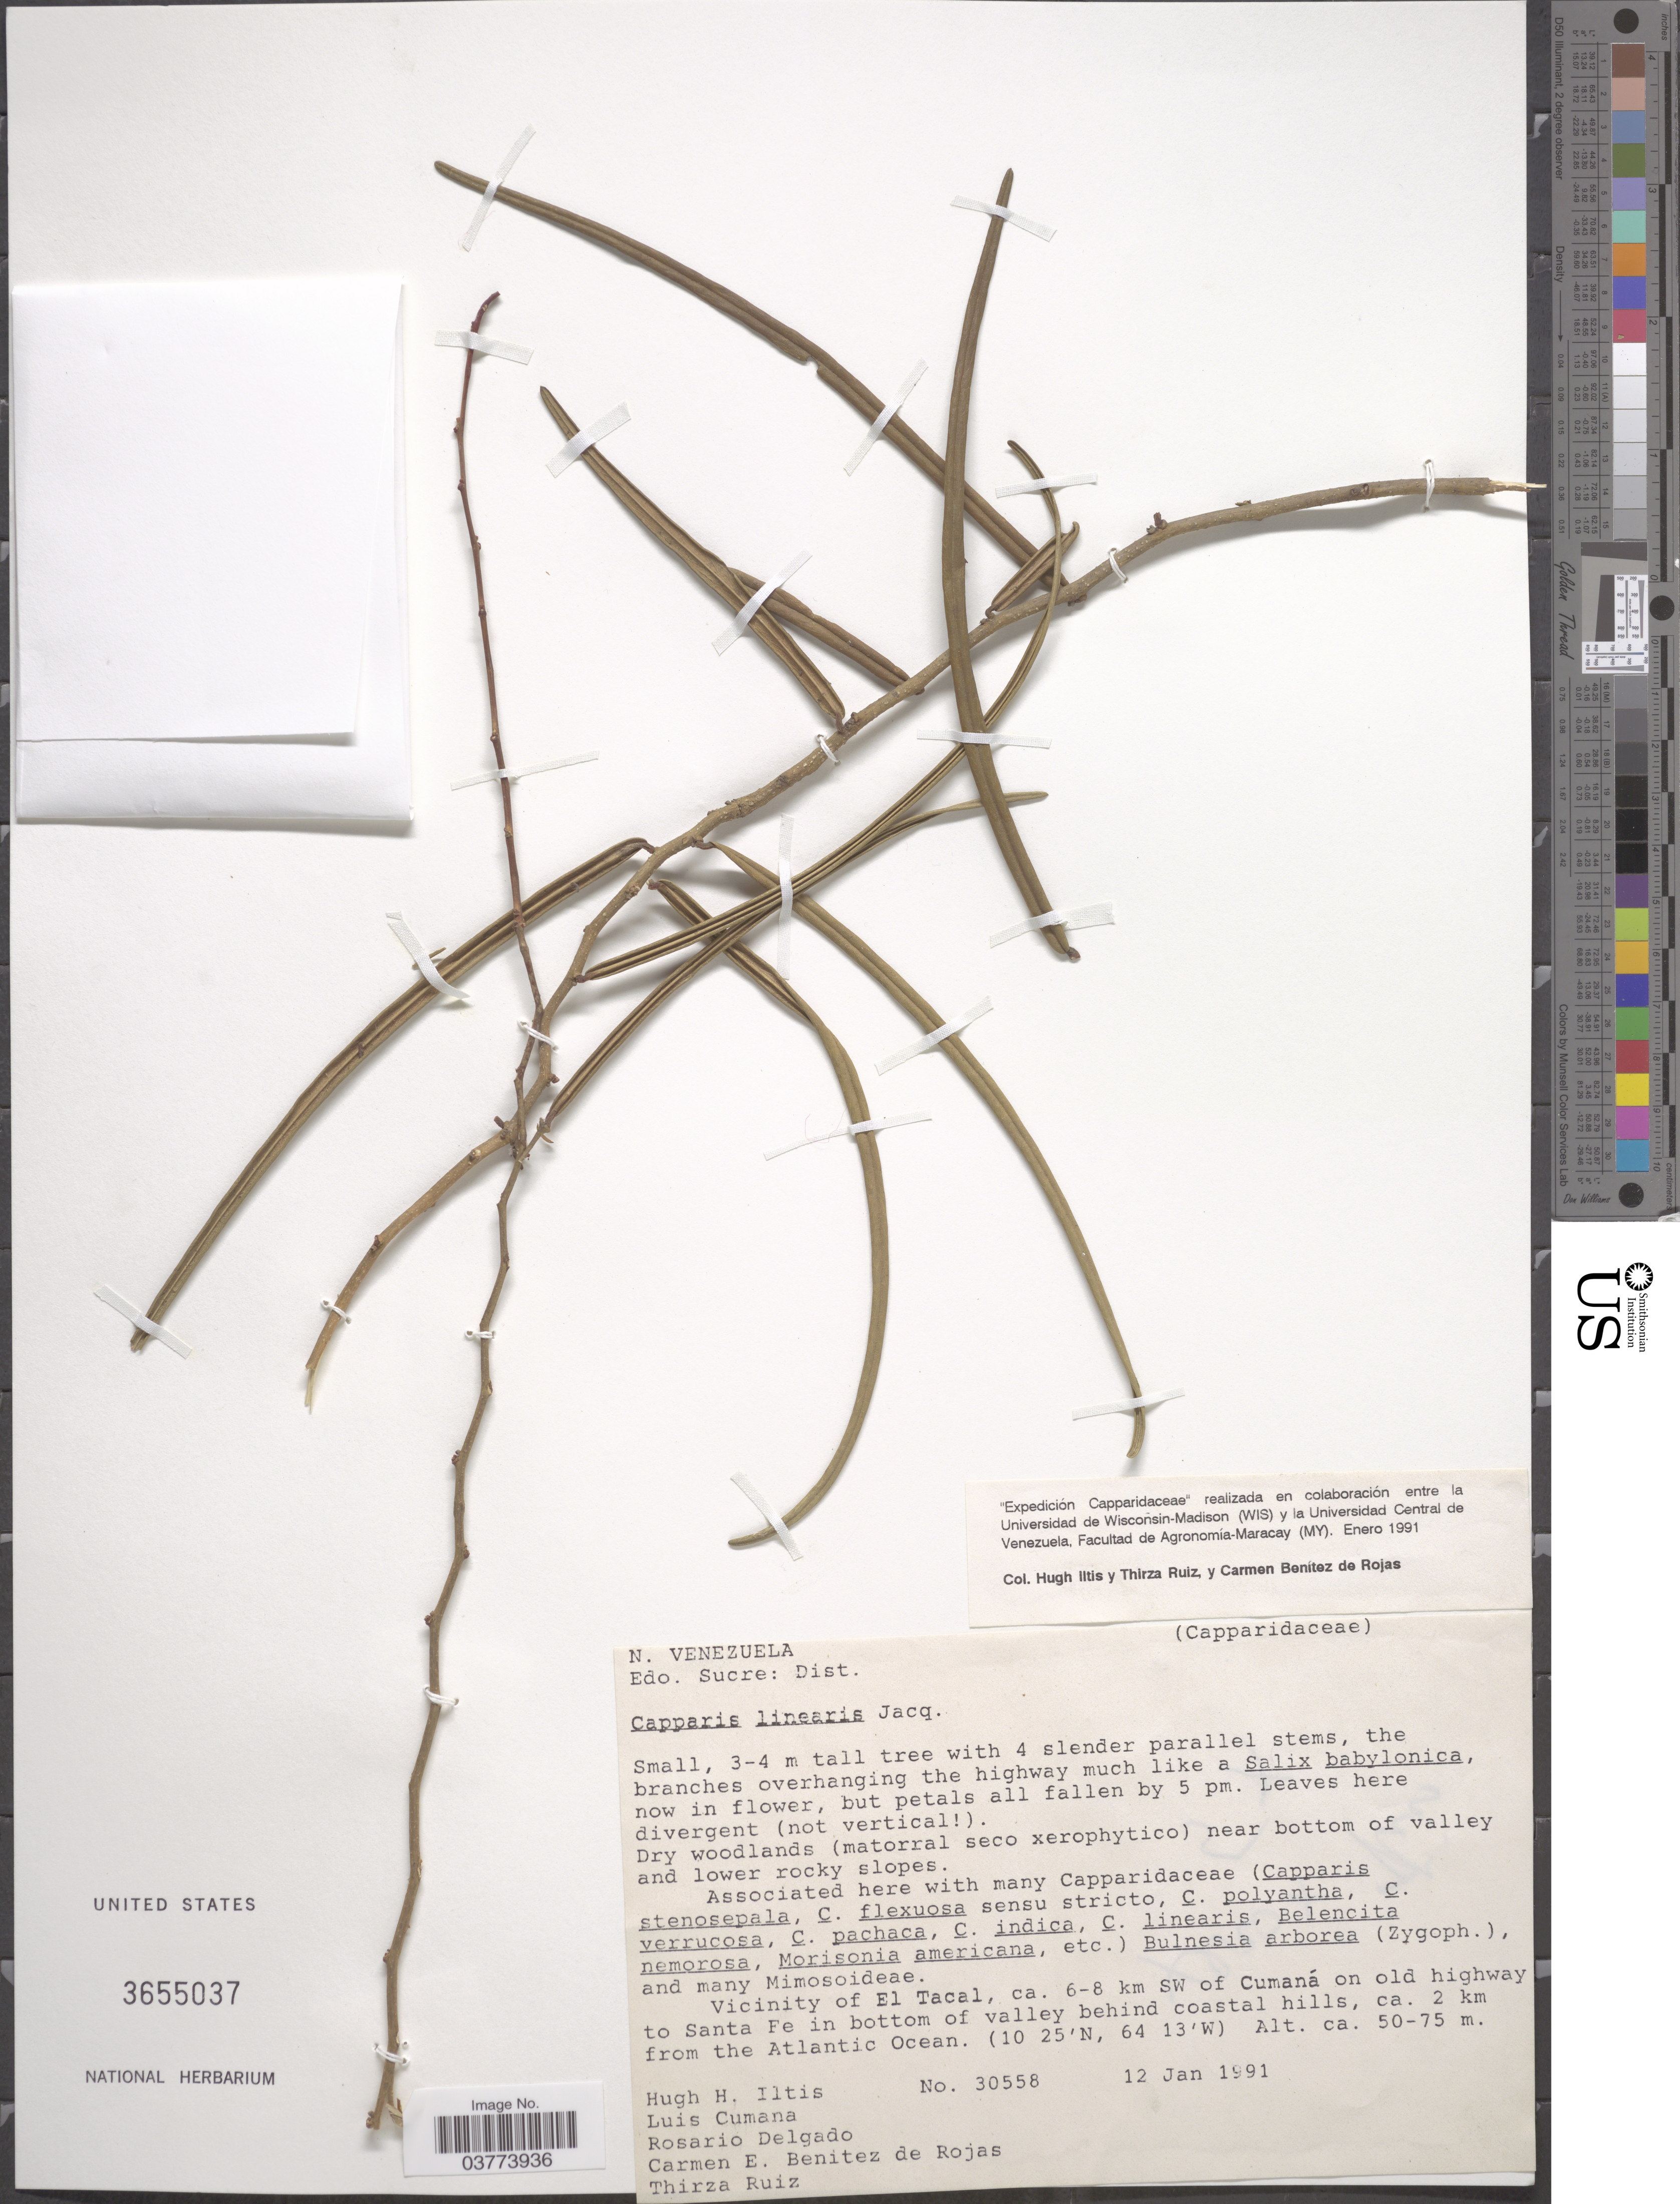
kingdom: Plantae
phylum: Tracheophyta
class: Magnoliopsida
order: Brassicales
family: Capparaceae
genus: Cynophalla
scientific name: Cynophalla linearis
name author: (Jacq.) J. Presl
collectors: H. Iltis, L. Cumana, R. Delgado, C. E. Benítez de Rojas & T. Ruíz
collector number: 30558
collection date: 1991-01-12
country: Venezuela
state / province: Sucre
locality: Edo. Sucre: Dist. Vicinity of El Tacal, ca 6-8 km SW of Cumaná on old highway to Santa Fe in bottom of valley behind coastal hills, ca. 2 km from the Atlantic Ocean.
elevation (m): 50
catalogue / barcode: US 3655037